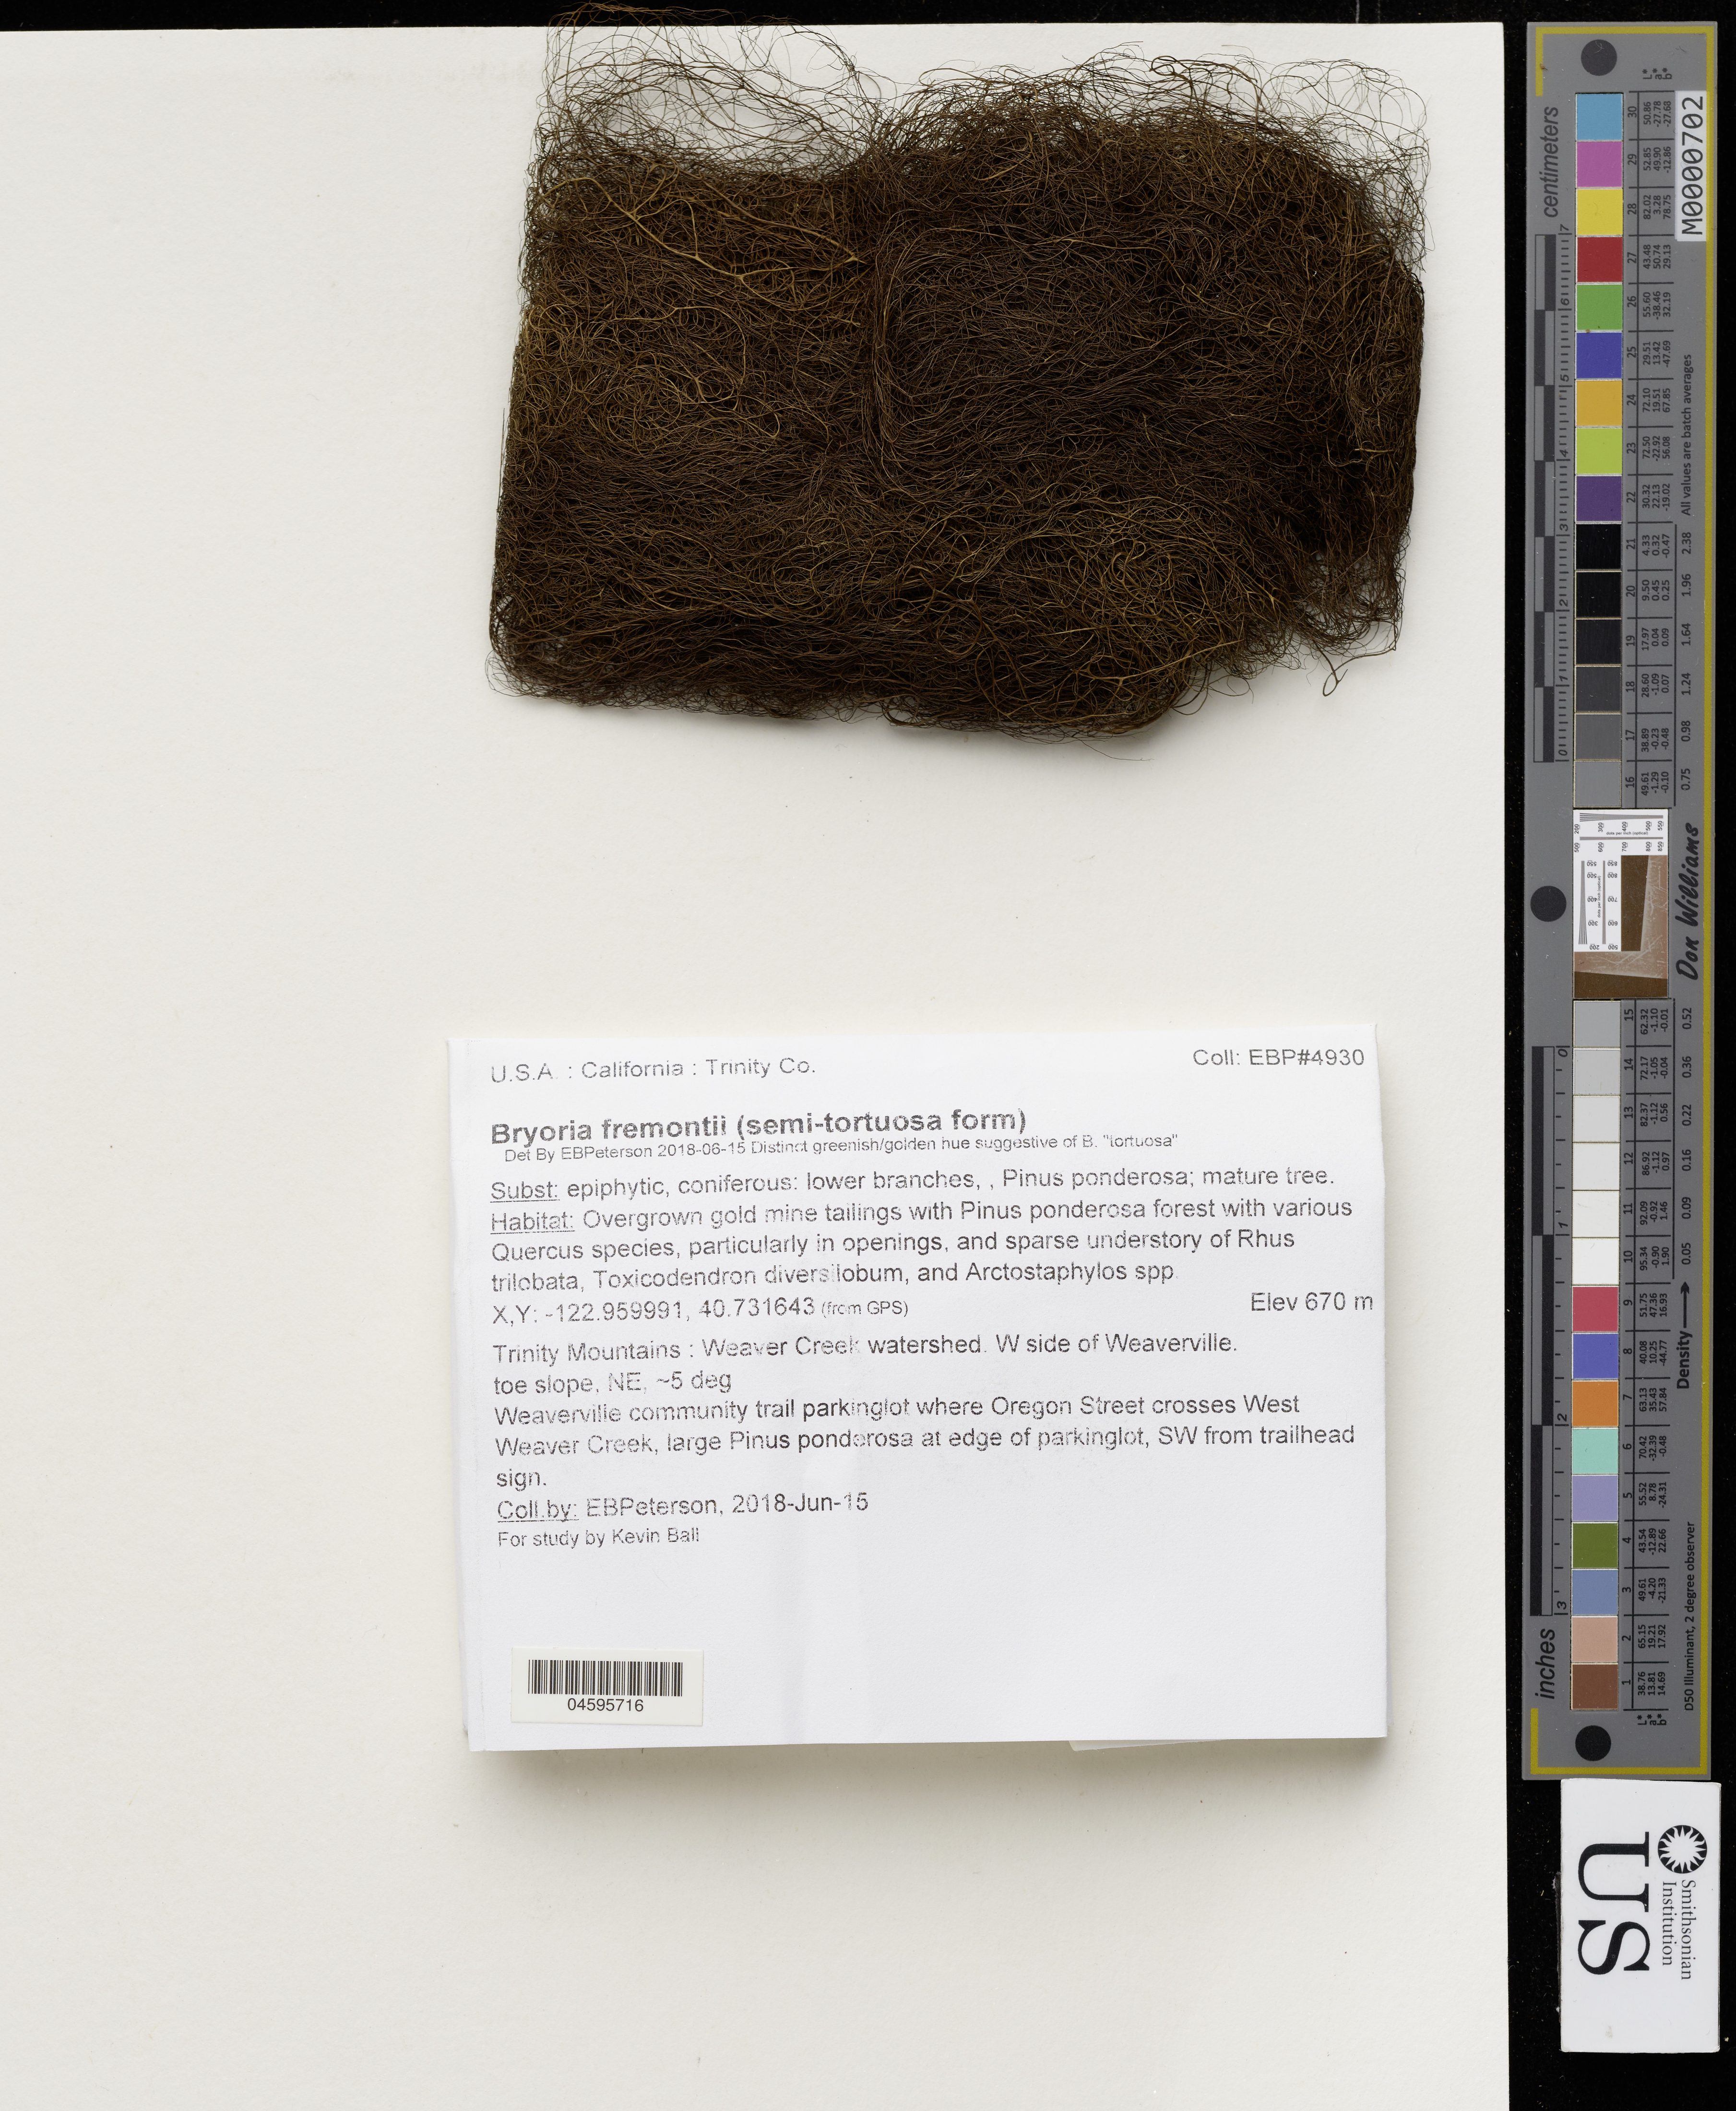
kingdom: Fungi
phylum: Ascomycota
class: Lecanoromycetes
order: Lecanorales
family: Parmeliaceae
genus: Bryoria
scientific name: Bryoria fremontii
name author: (Tuck.) Brodo & D.Hawksw.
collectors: E. Peterson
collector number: EBP 4930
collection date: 2018-06-15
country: United States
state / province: California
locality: Trinity Co. Trinity Mountains: Weaver Creek watershed. W side of Weaverville. toe slope, NE, ~5 deg. Weaverville community trail parkinglot where Oregon Street crosses West Weaver Creek, large Pinus ponderosa at edge of parkinglot, SW from trailhead sign.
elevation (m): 670